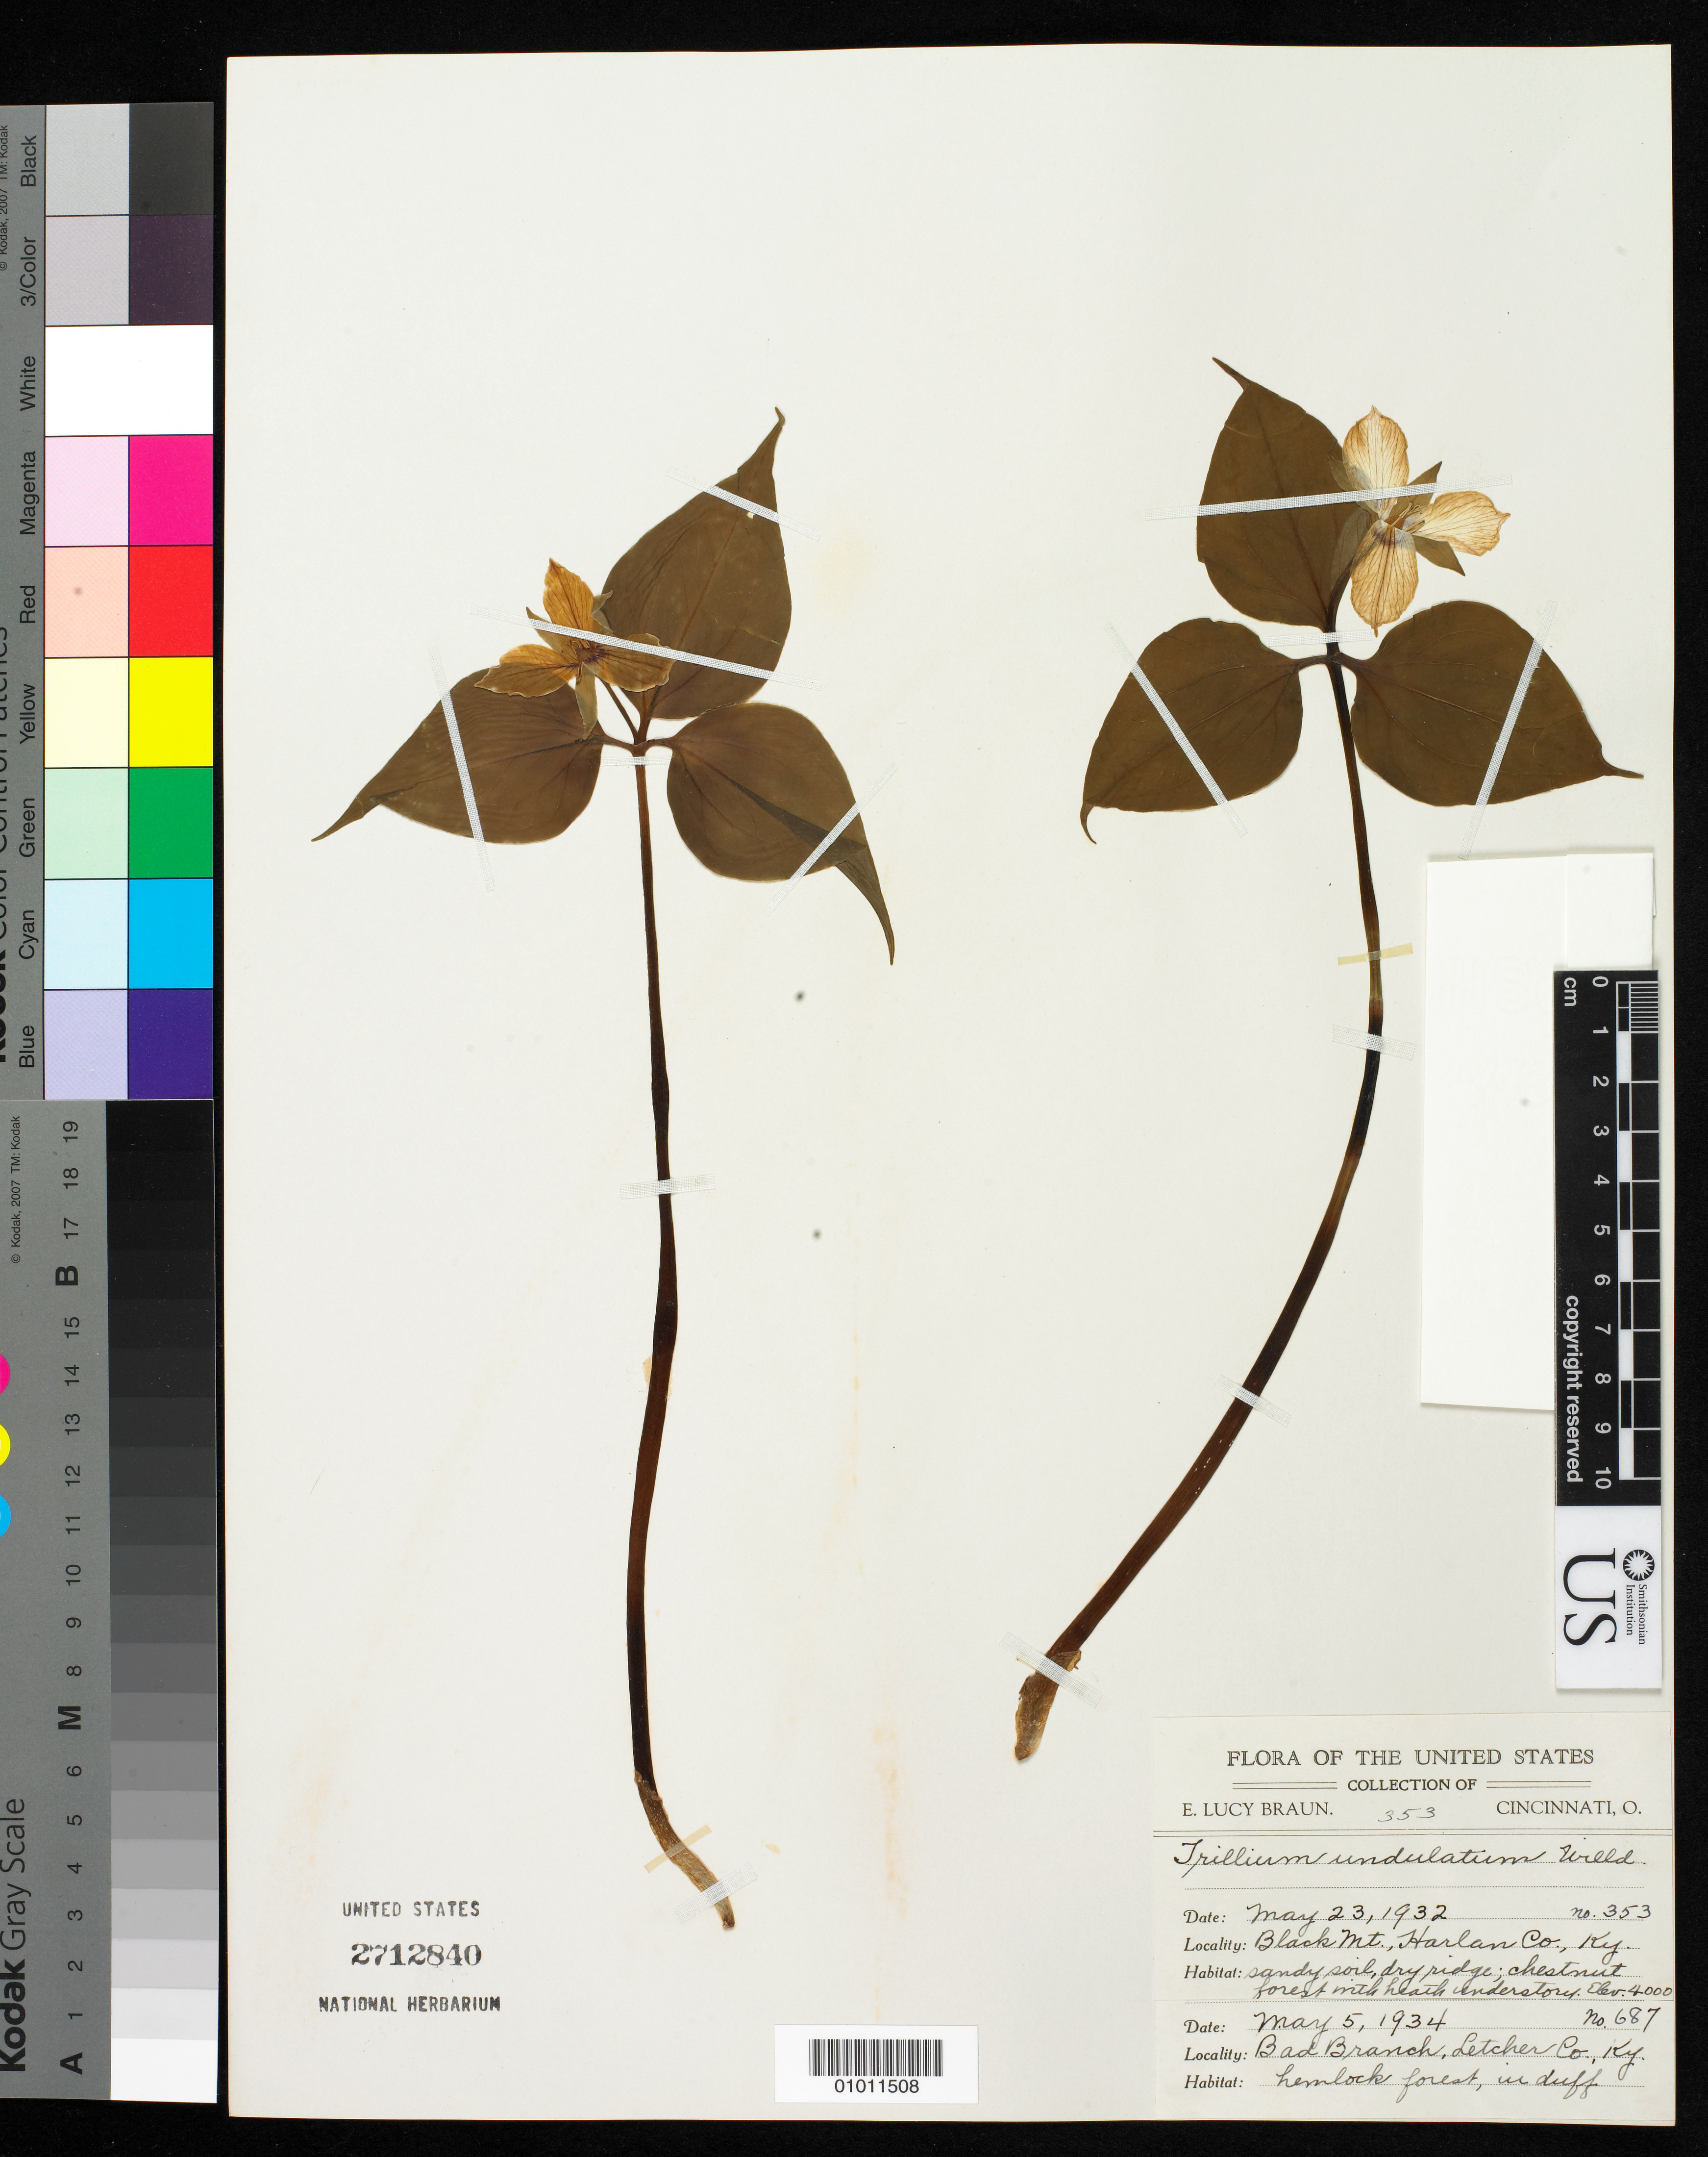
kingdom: Plantae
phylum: Tracheophyta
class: Liliopsida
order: Liliales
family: Melanthiaceae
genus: Trillium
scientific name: Trillium undulatum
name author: Willd.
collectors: E. L. Braun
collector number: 353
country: United States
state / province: Kentucky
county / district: Harlan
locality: Black Mountains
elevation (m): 1219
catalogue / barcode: US 2712840